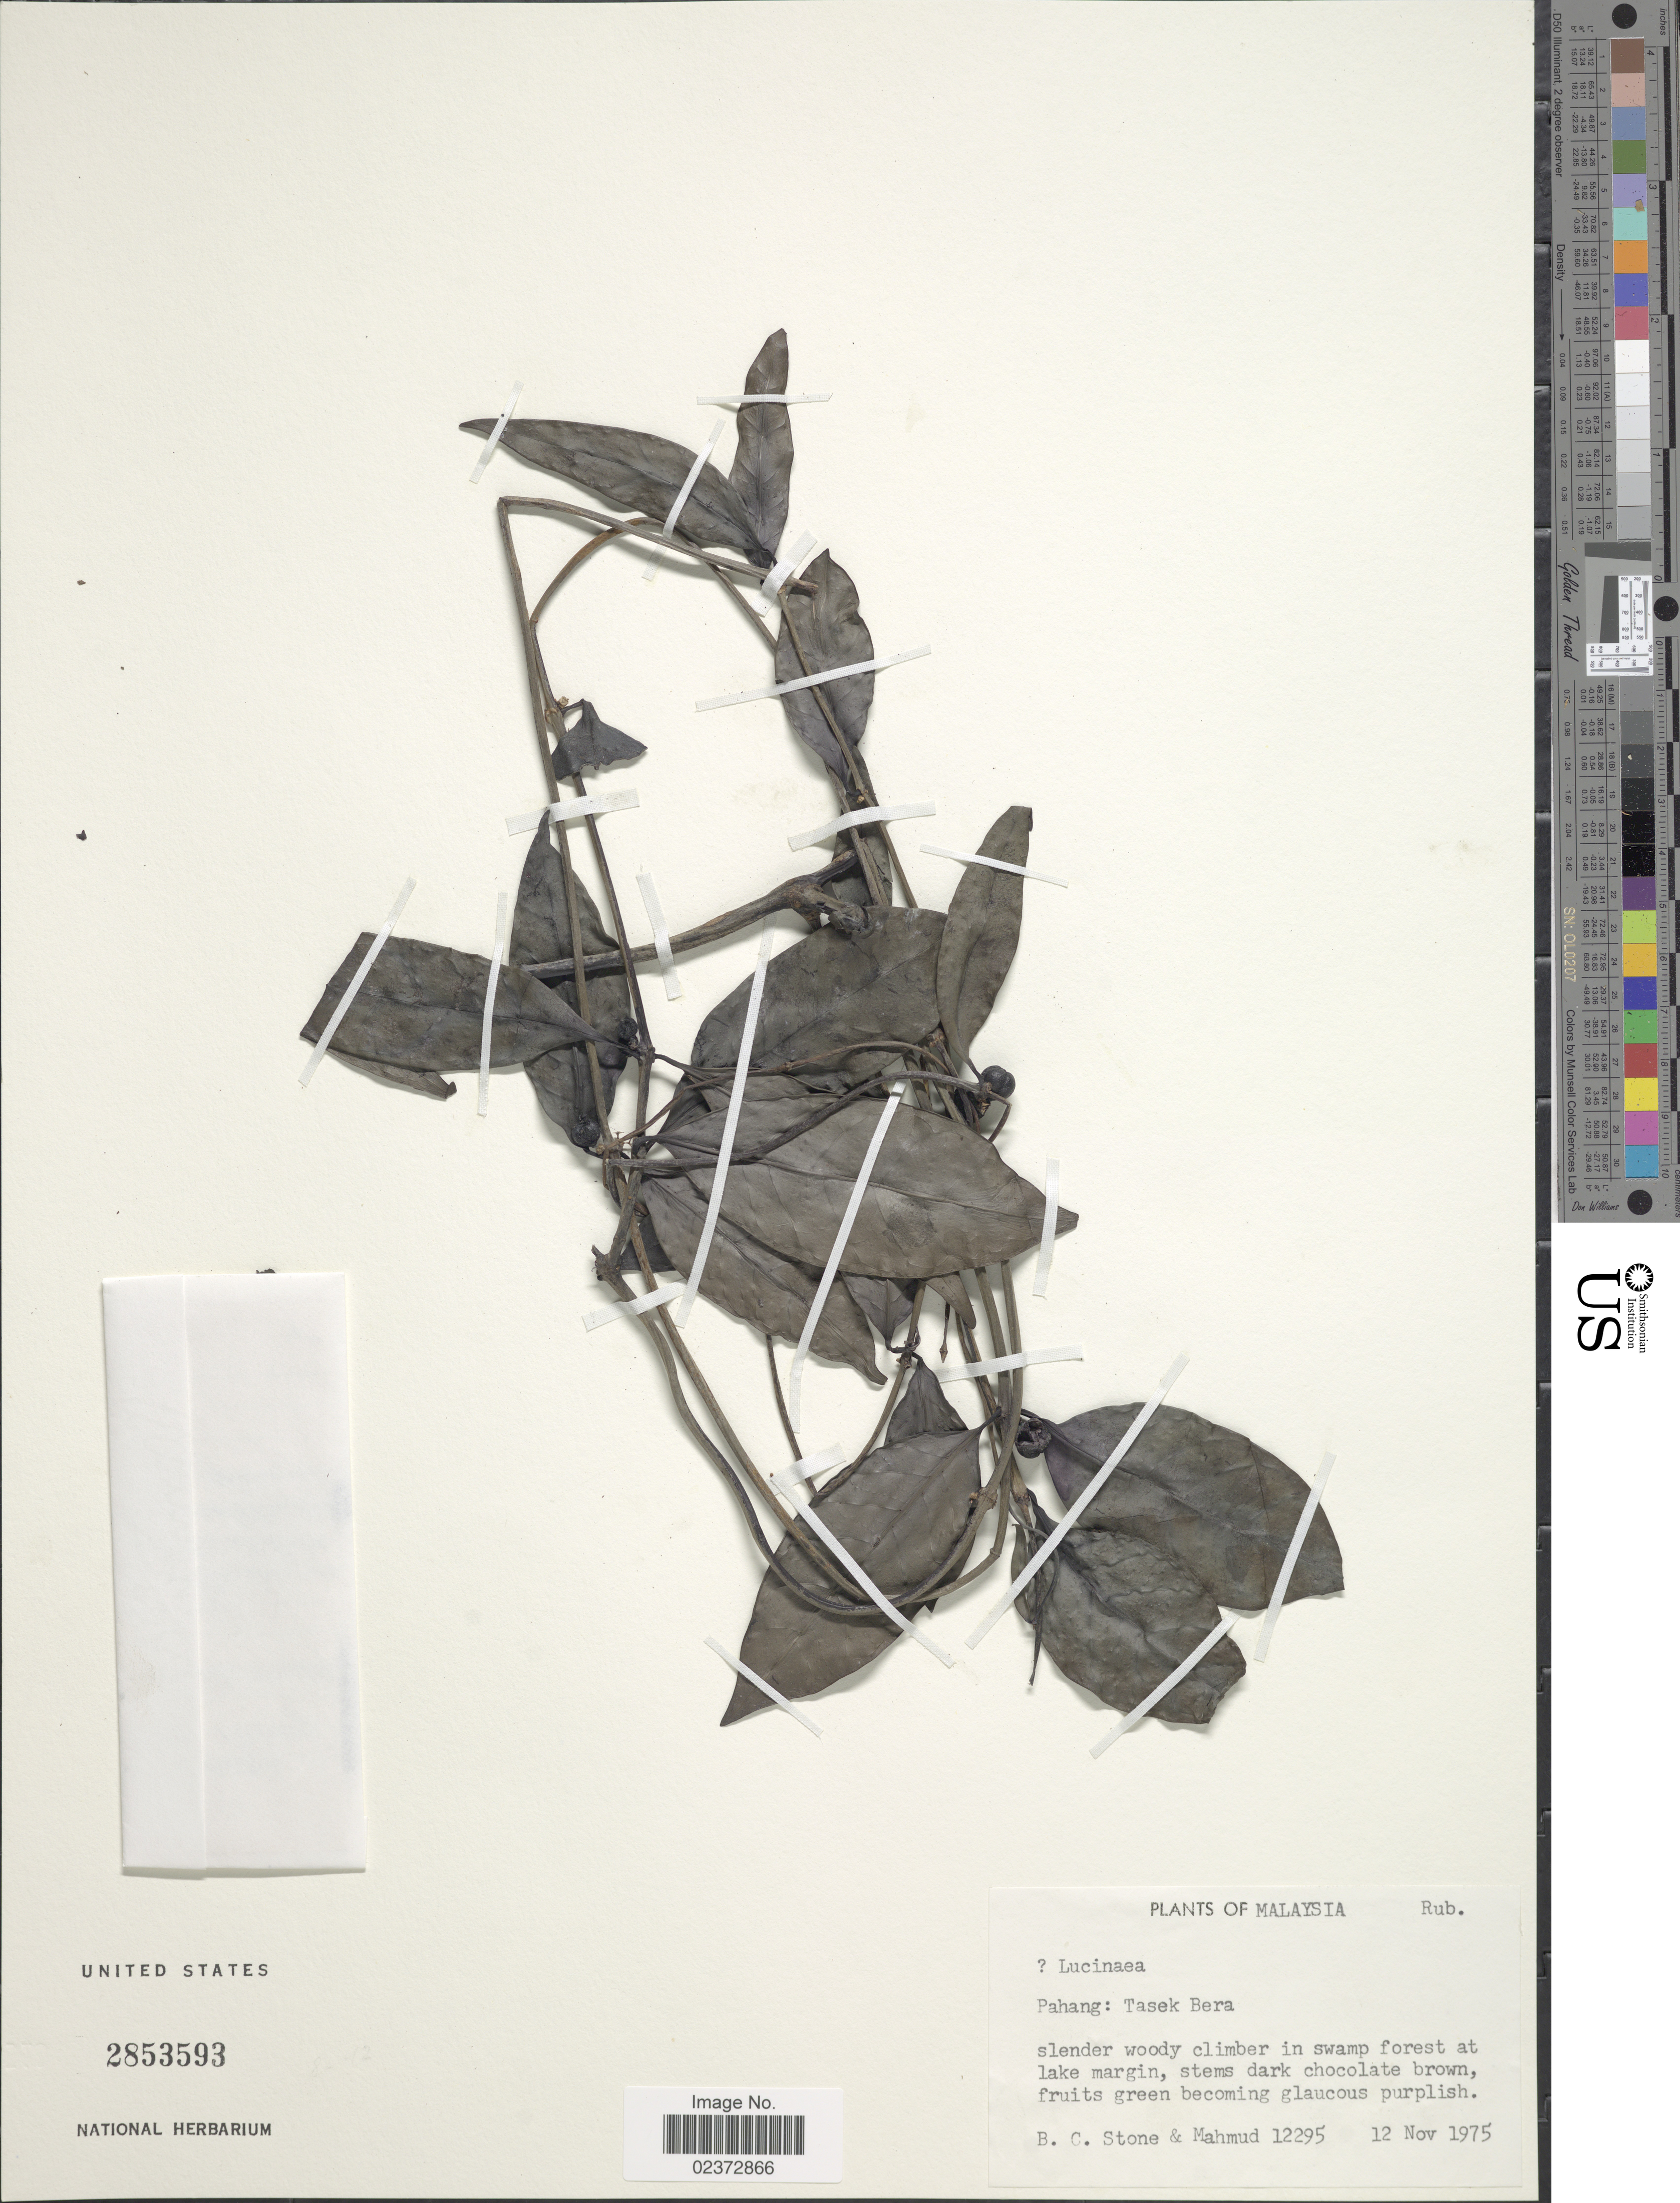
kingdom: Plantae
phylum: Tracheophyta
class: Magnoliopsida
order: Gentianales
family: Rubiaceae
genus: Schradera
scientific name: Schradera sp.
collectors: B. C. Stone & -. Mahmud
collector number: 12295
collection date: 1975-11-12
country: Malaysia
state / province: Pahang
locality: Tasek Bera, slender woody climber in swamp forest at lake margin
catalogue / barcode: US 2853593